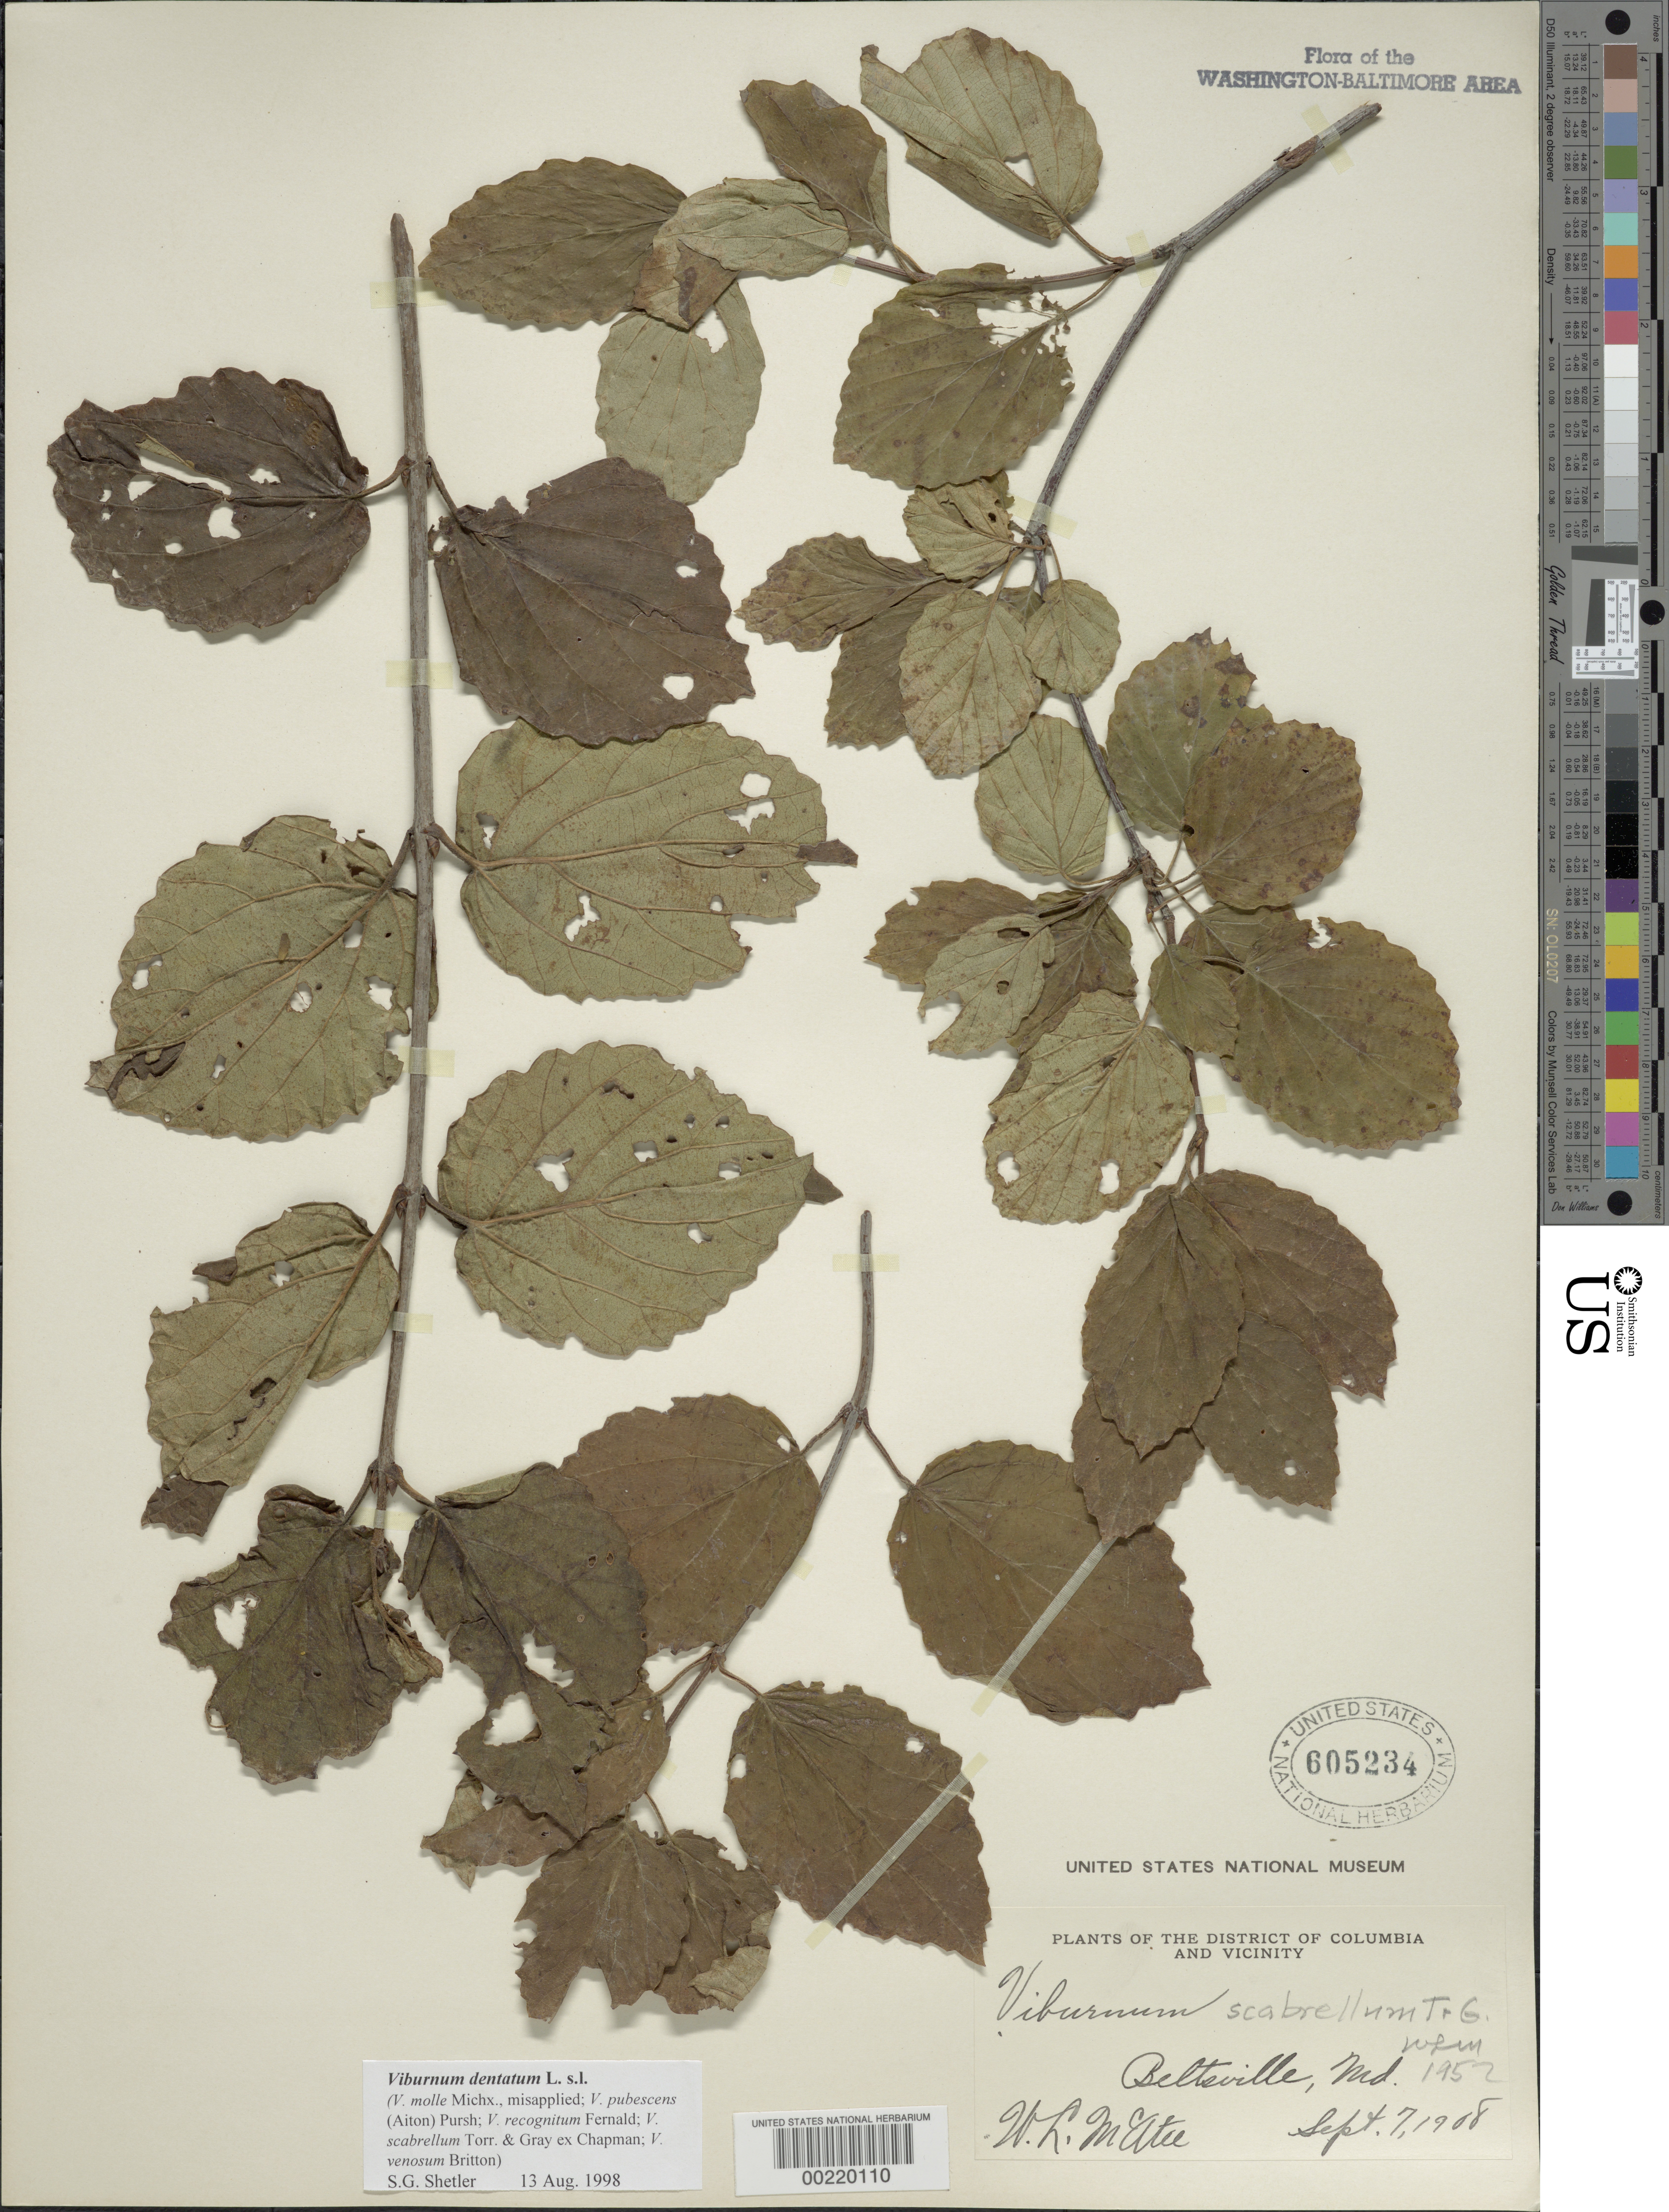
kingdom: Plantae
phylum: Tracheophyta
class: Magnoliopsida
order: Dipsacales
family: Viburnaceae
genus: Viburnum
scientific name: Viburnum dentatum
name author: L.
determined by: McAtee, W. L.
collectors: W. McAtee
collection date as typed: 07 Sep 1908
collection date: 1908-09-07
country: United States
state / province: Maryland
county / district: Prince George's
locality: Beltsville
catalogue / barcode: US 605234